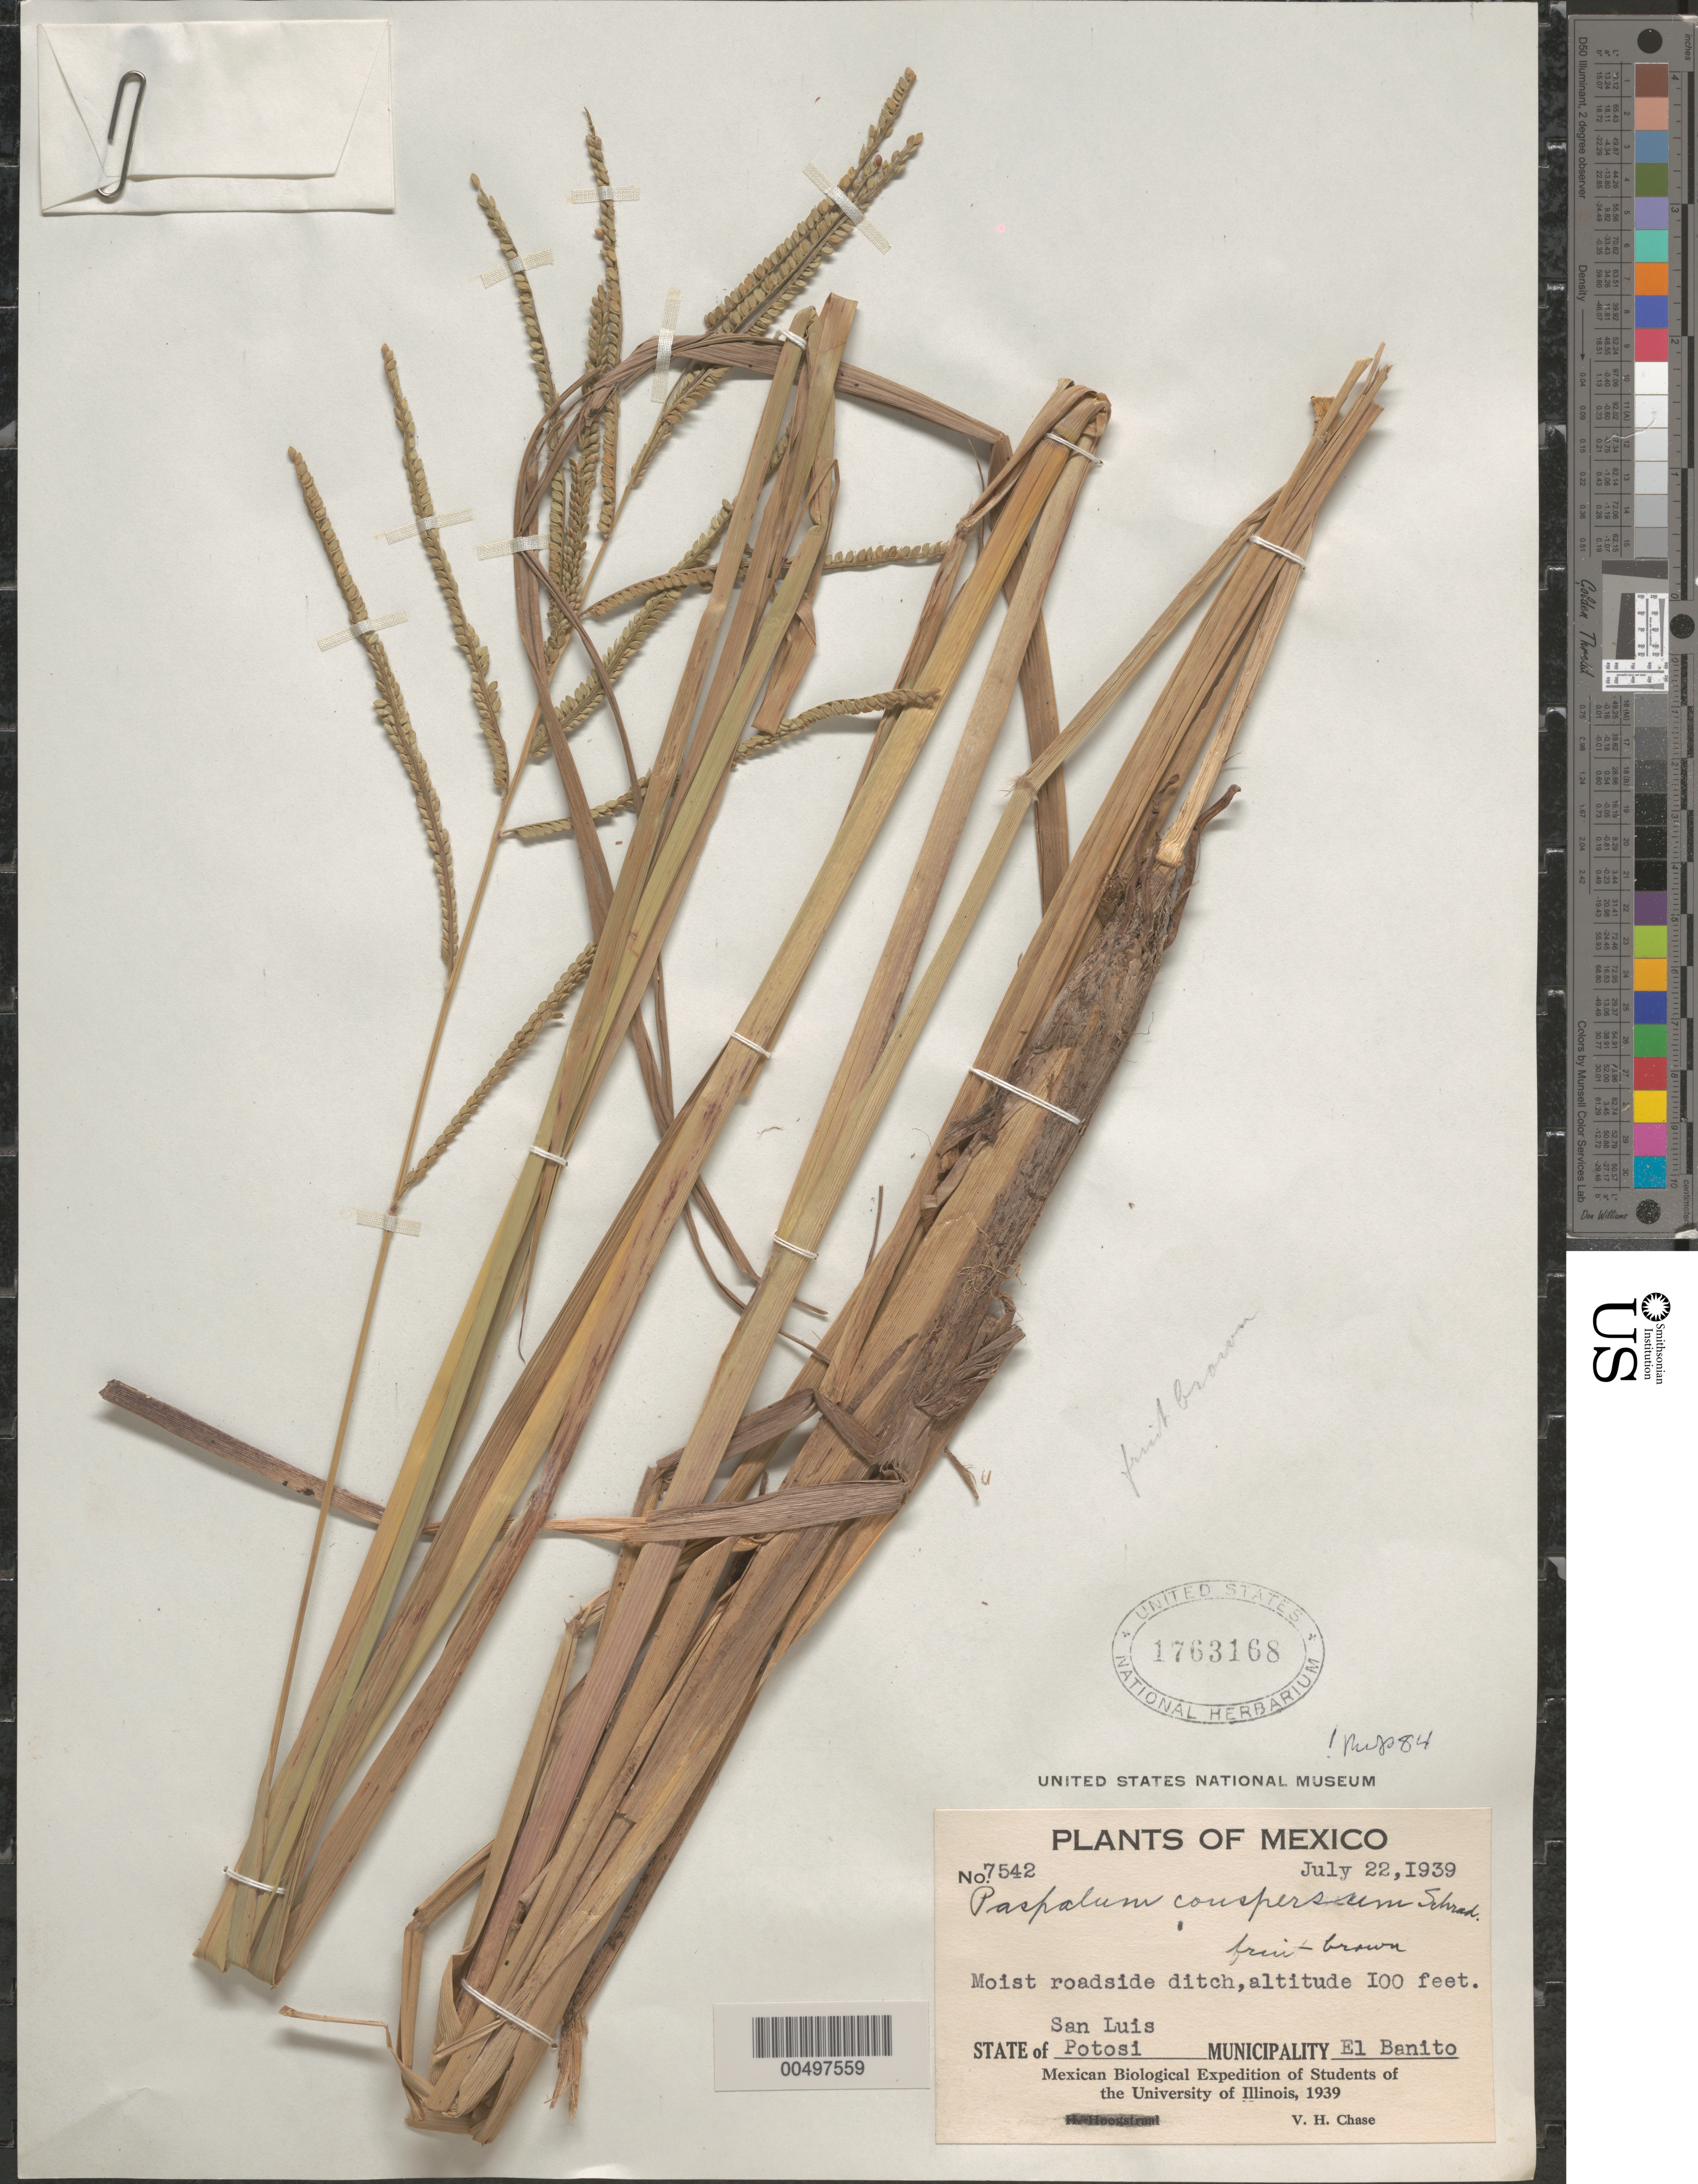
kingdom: Plantae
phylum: Tracheophyta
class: Liliopsida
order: Poales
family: Poaceae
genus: Paspalum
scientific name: Paspalum conspersum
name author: Schrad. ex Schult. in Roem. & Schult.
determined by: Pohl, R. W.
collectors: V. H. Chase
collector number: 7542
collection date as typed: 22 Jul 1939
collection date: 1939-07-22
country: Mexico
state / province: San Luis Potosi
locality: El Banito Mun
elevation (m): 30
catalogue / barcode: US 1763168